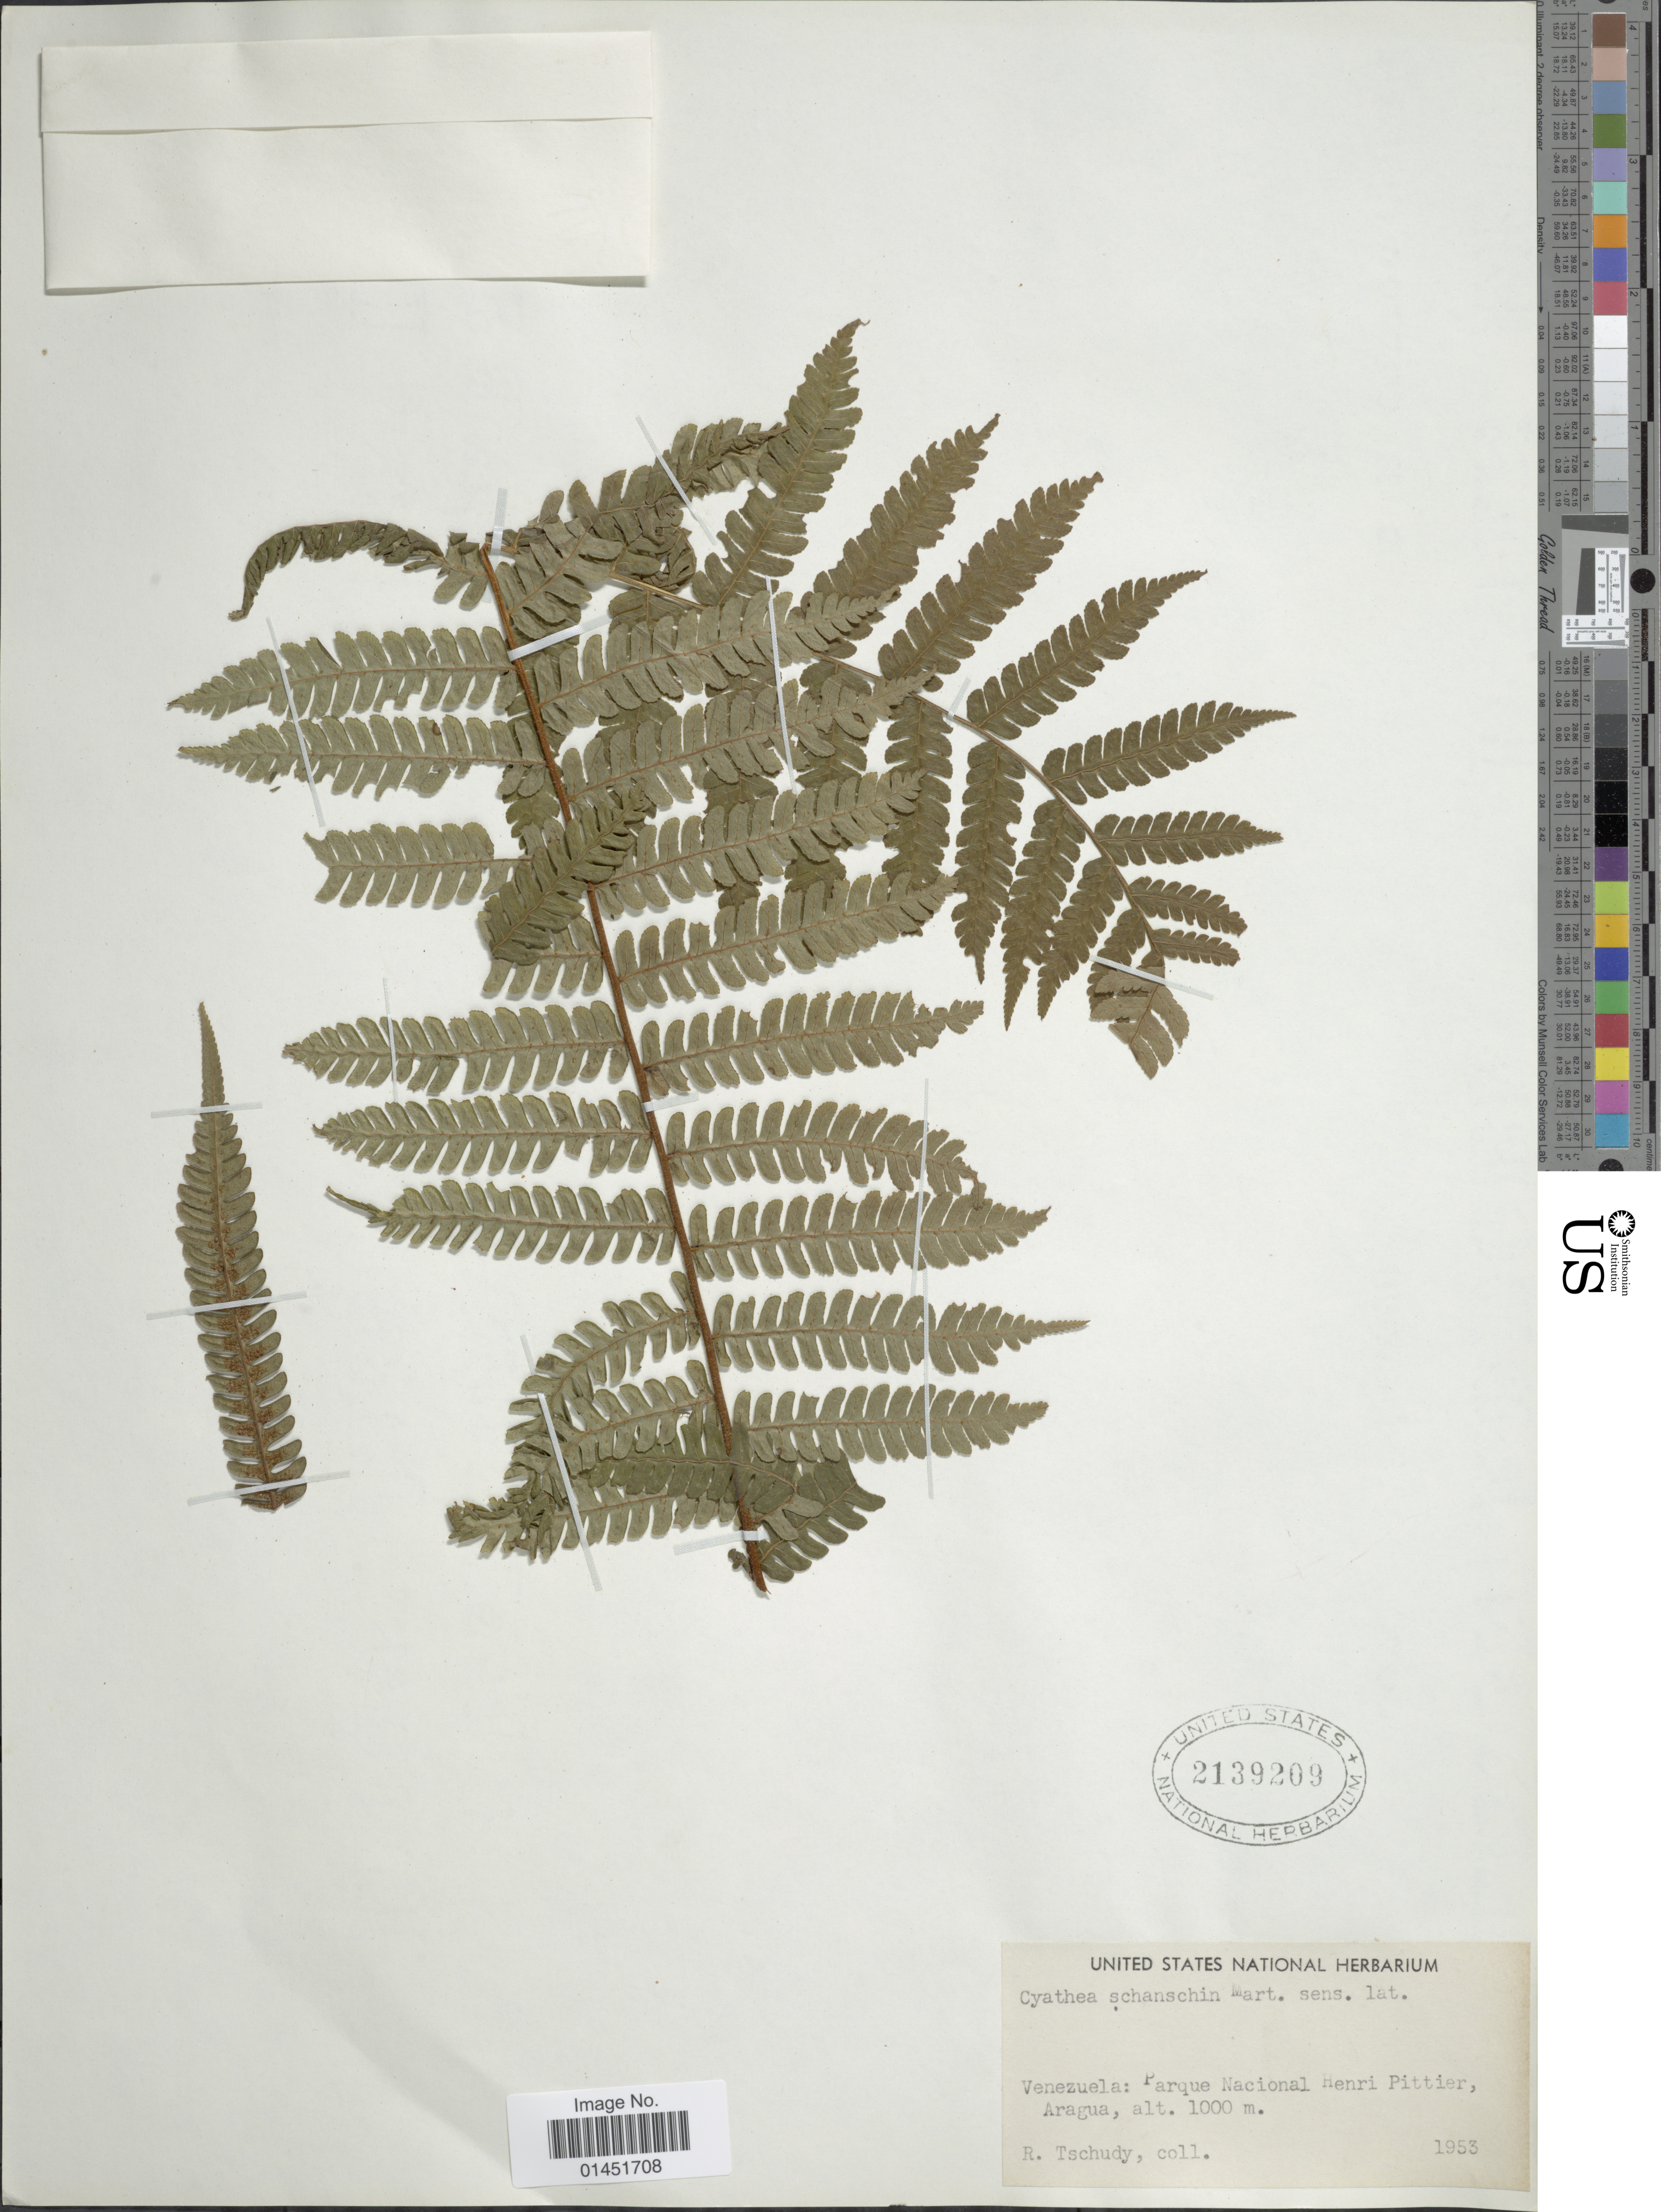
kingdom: Plantae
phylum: Tracheophyta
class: Polypodiopsida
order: Cyatheales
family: Cyatheaceae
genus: Cyathea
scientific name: Cyathea fulva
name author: (M. Martens & Galeotti) Fée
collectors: R. Tschudy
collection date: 1953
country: Venezuela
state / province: Aragua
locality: Parque Nacional Henri Pittier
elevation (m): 1000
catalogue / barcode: US 2139209